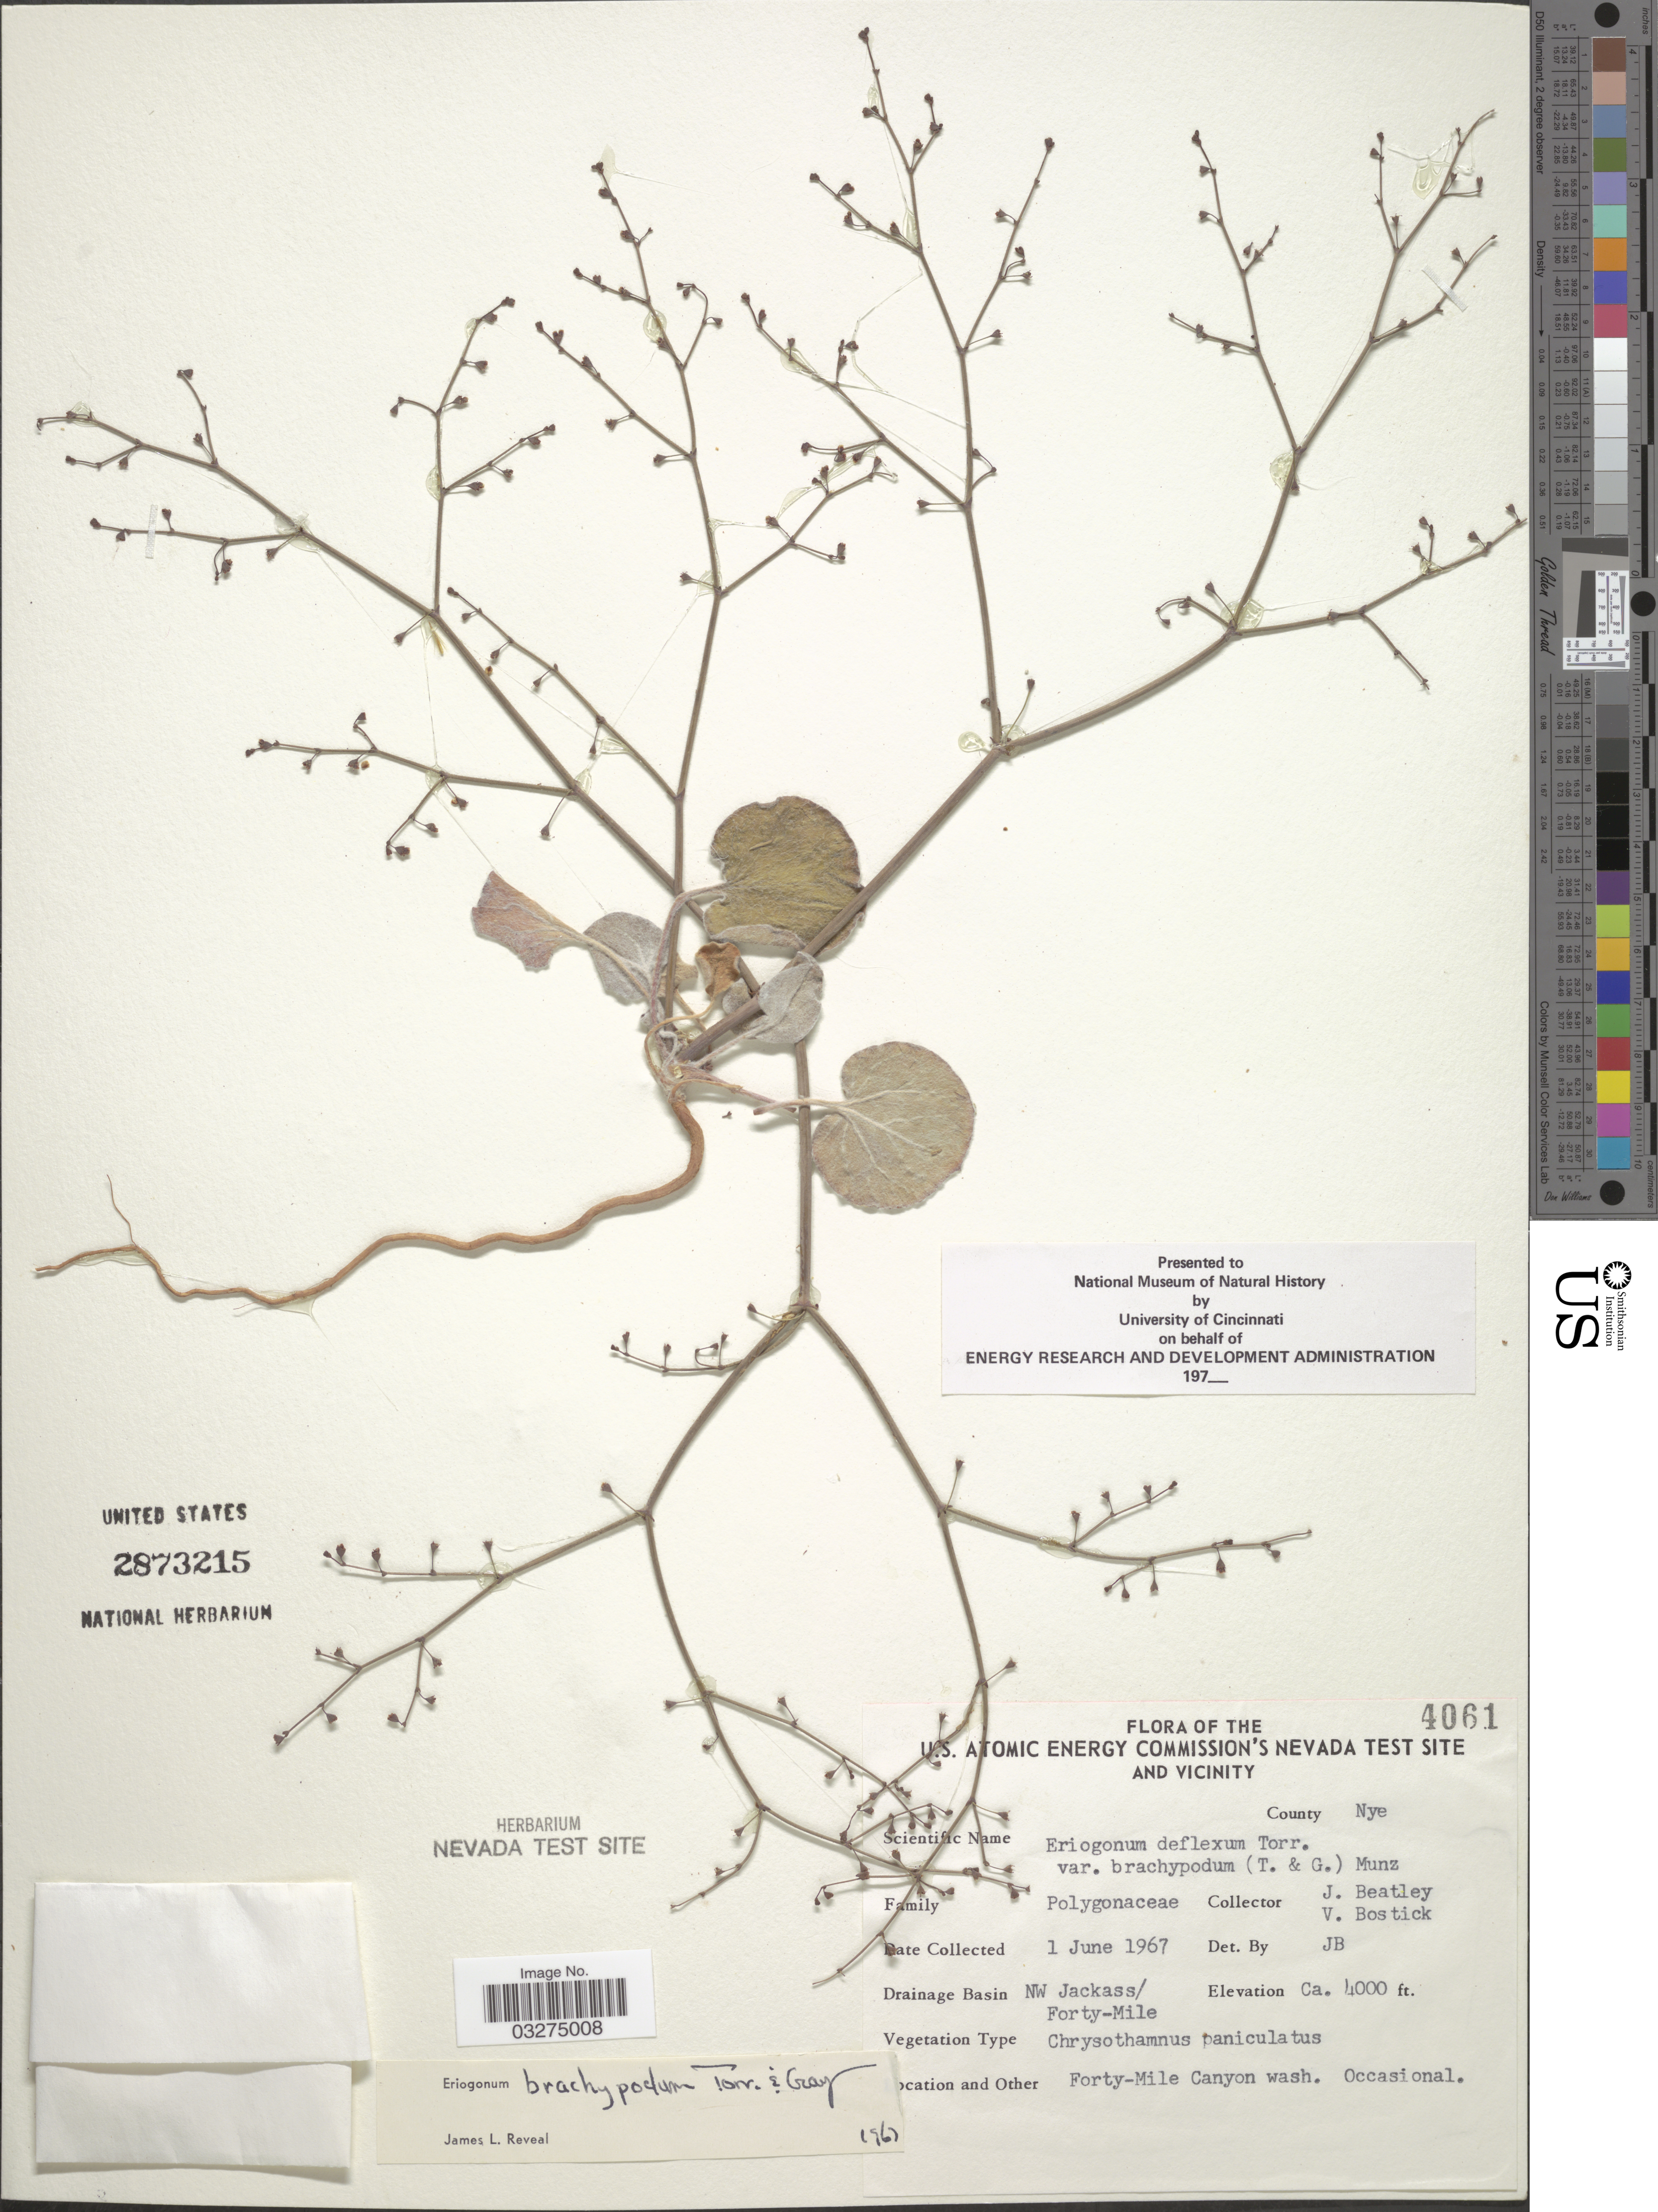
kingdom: Plantae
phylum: Tracheophyta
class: Magnoliopsida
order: Caryophyllales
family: Polygonaceae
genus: Eriogonum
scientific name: Eriogonum brachypodum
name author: Torr. & A. Gray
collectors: J. C. Beatley & V. Bostick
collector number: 4061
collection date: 1967-06-01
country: United States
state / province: Nevada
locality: U. S. Atomic Energy Commission's Nevada Test Site and Vicinity. County Nye. Drainage Basin NW Jackass/ Forty-Mile. Forty-Mile Canyon wash.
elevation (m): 1219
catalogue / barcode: US 2873215